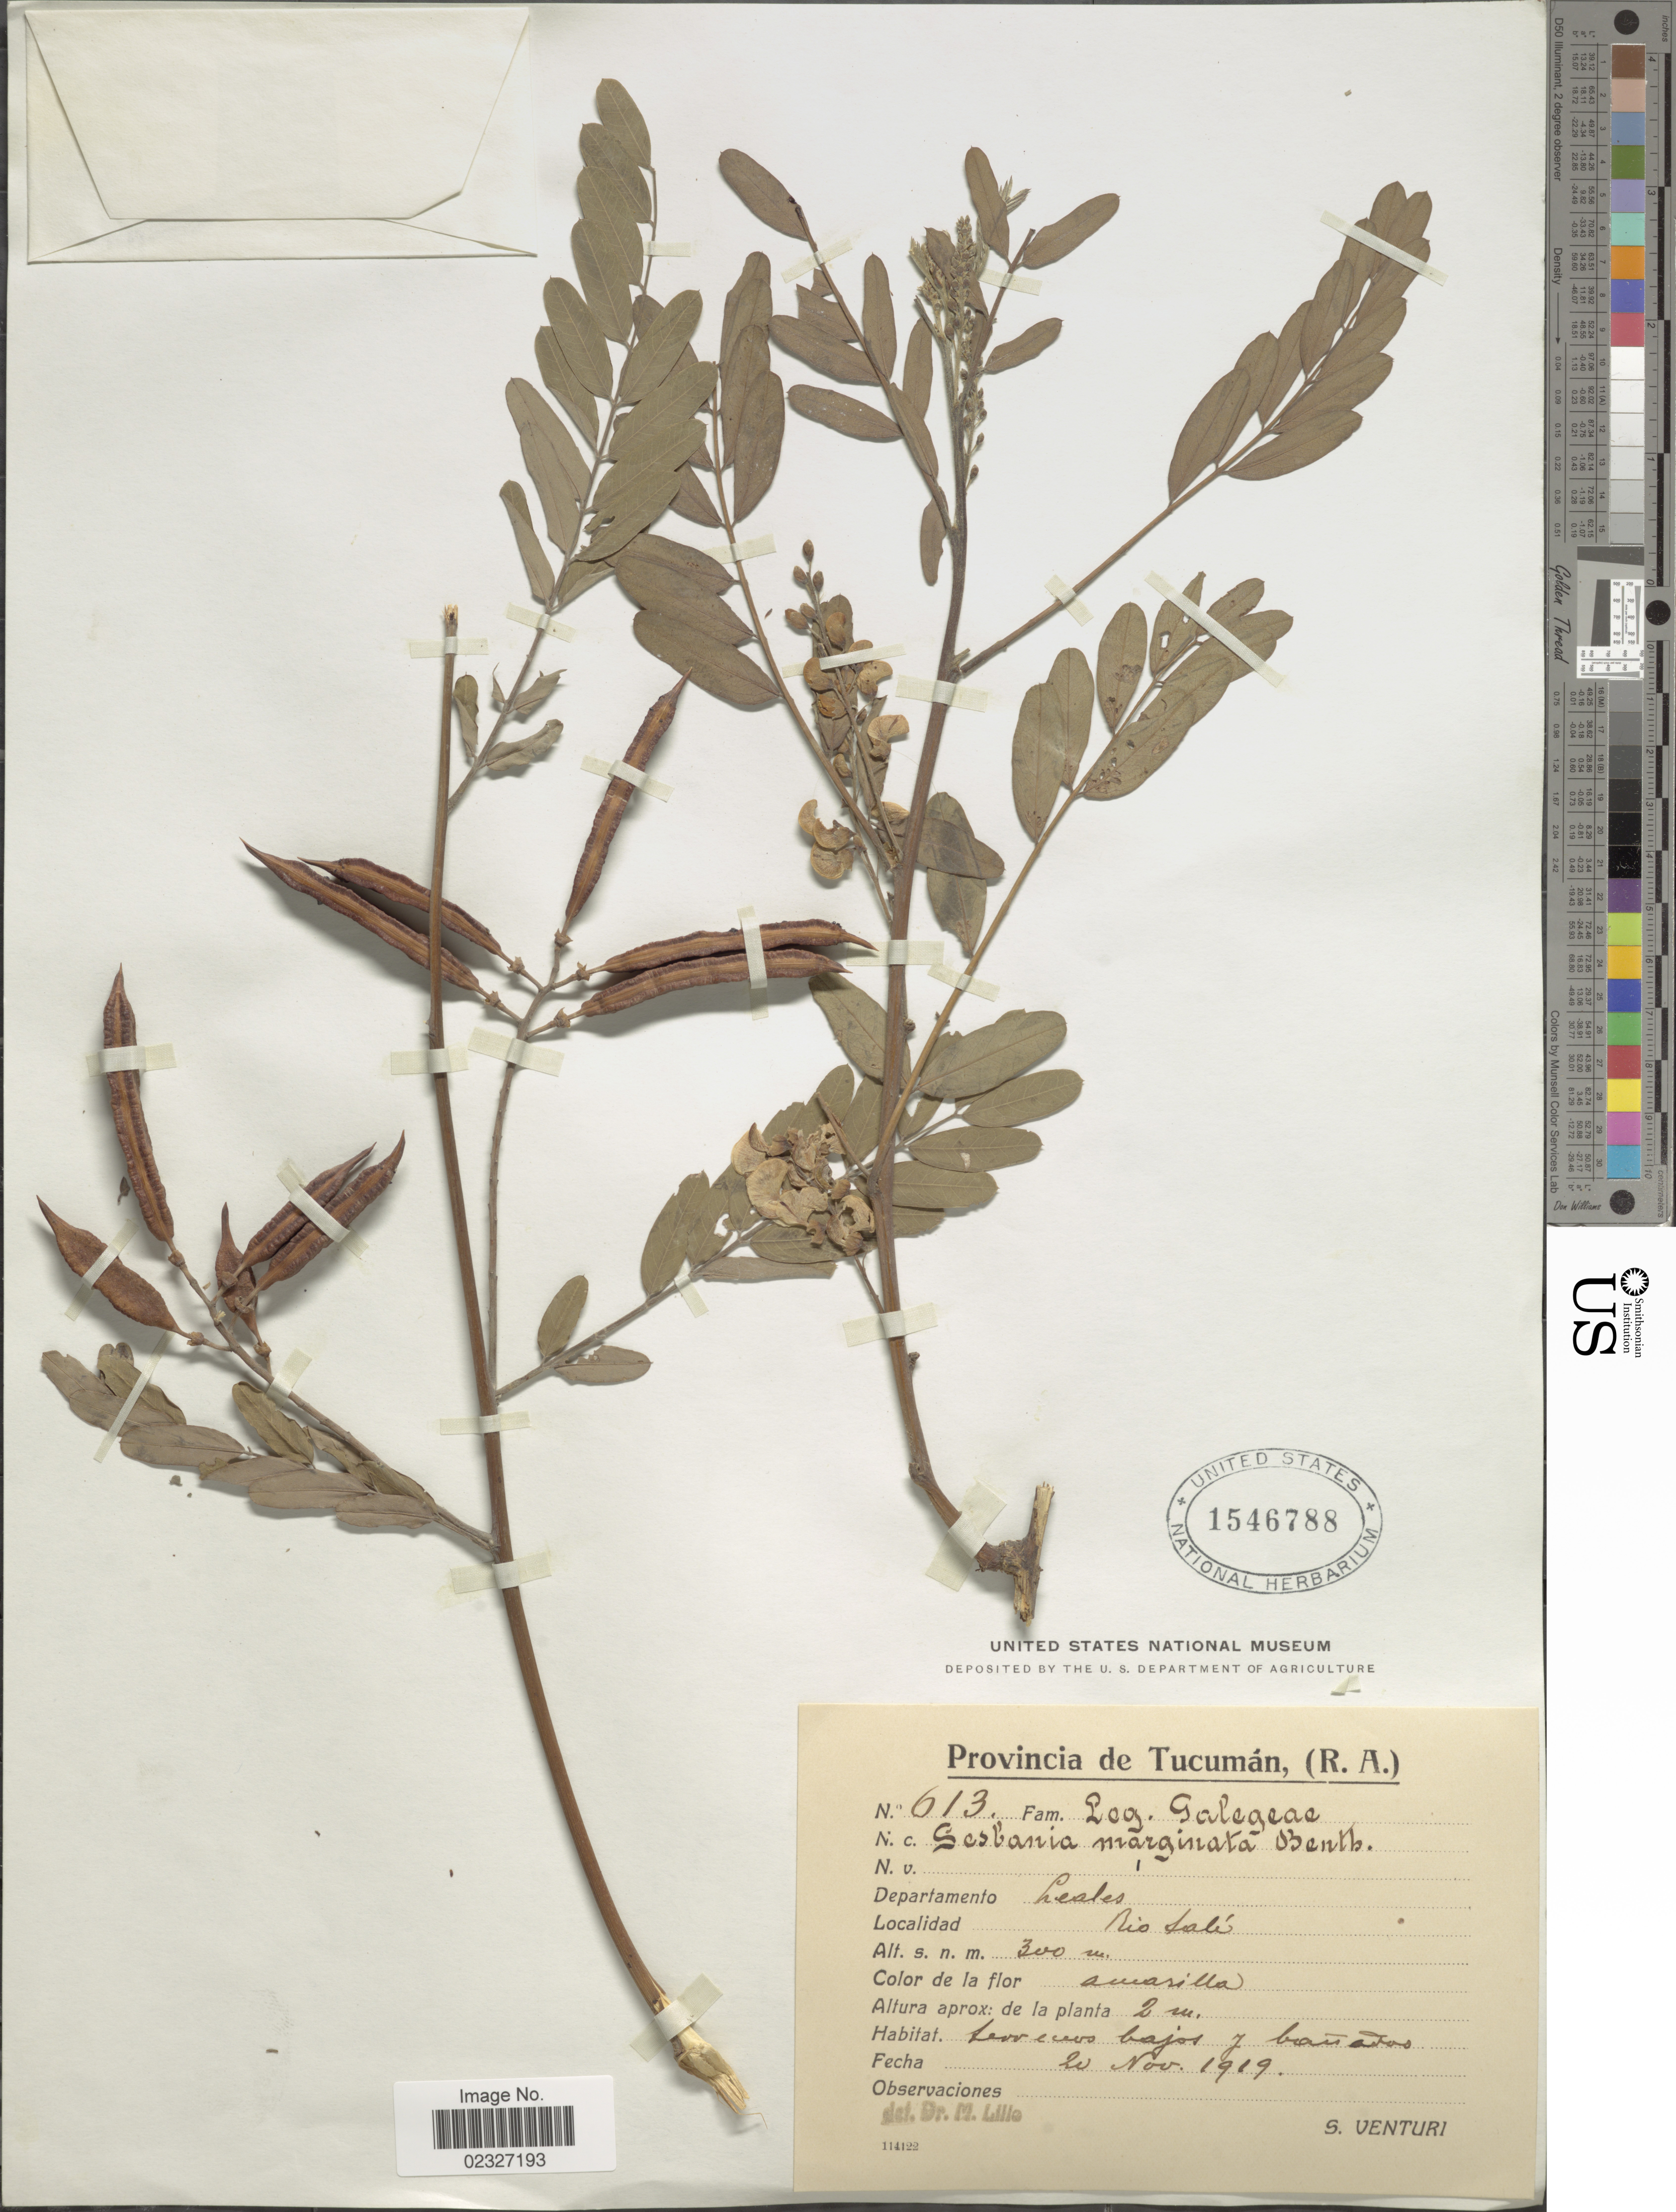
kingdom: Plantae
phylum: Tracheophyta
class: Magnoliopsida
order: Fabales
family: Fabaceae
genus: Sesbania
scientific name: Sesbania marginata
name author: Benth.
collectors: S. Venturi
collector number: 613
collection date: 1919-11-20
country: Argentina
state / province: Tucuman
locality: (R.A.) Departamento Leales, Rio Sali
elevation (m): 300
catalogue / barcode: US 1546788